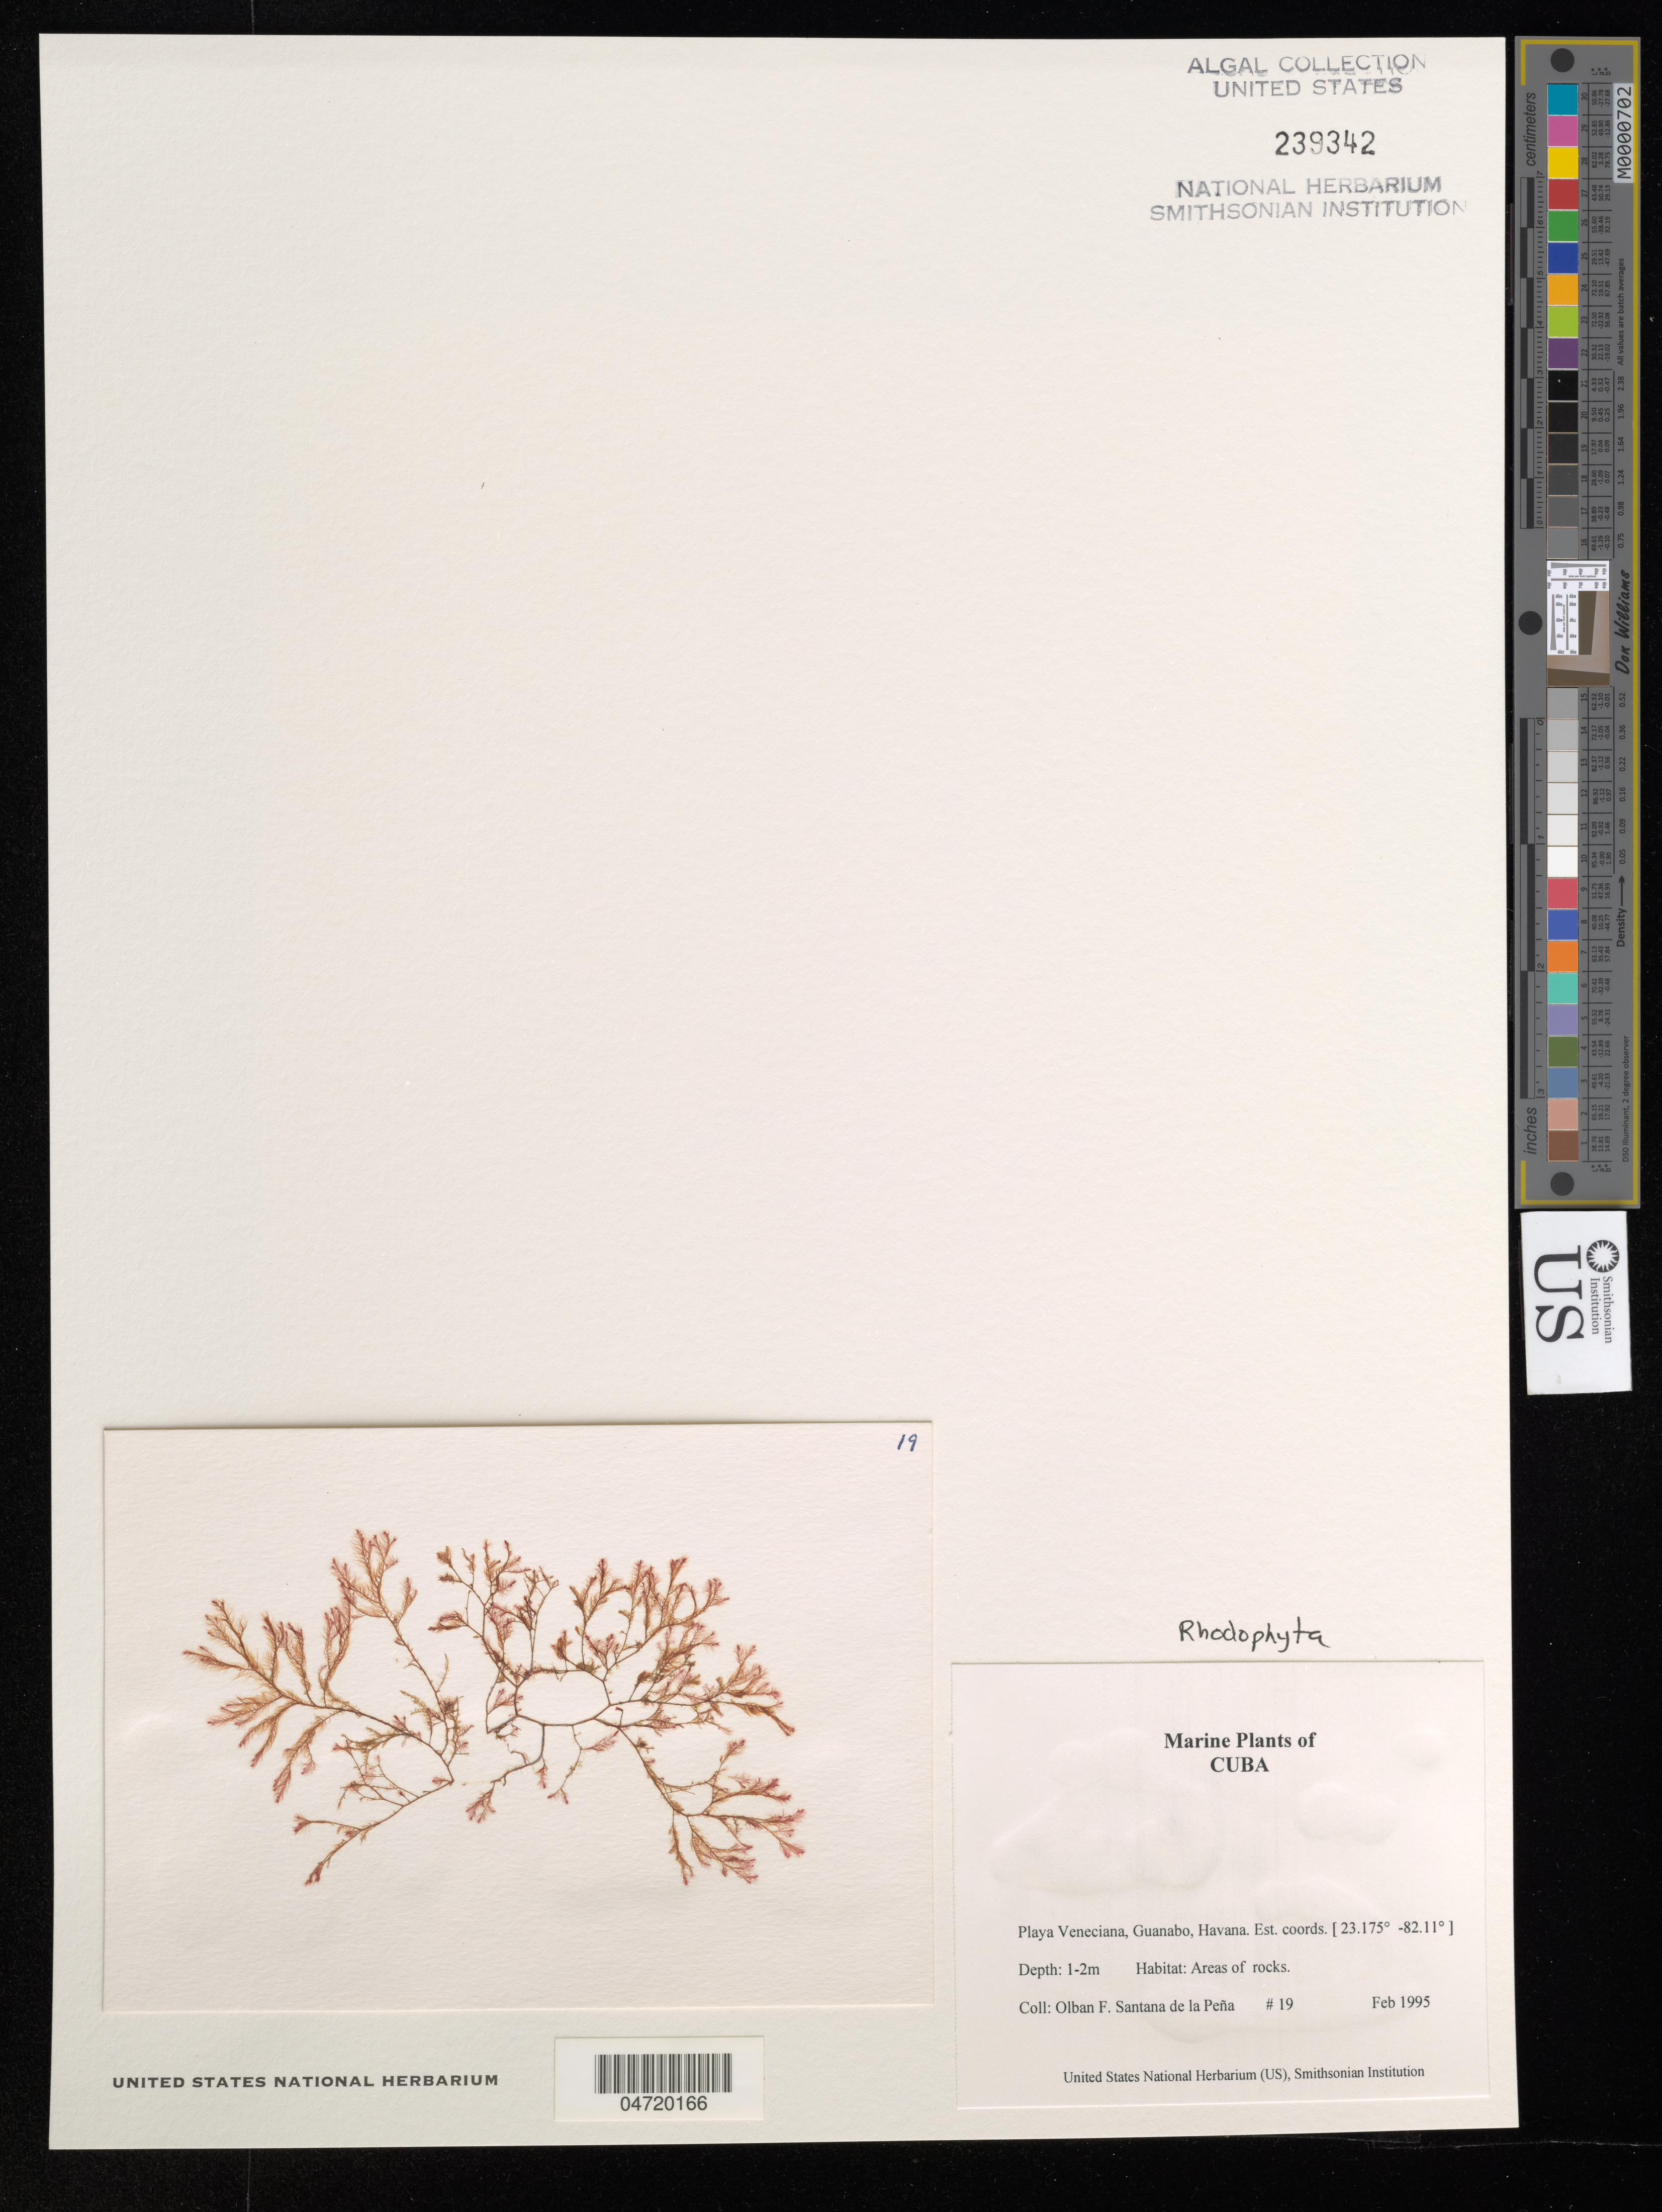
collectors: O. Santana de la Peña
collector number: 19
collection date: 1995-02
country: Cuba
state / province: La Habana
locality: Playa Veneciana, Guanabo, Havana.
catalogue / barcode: US 239342